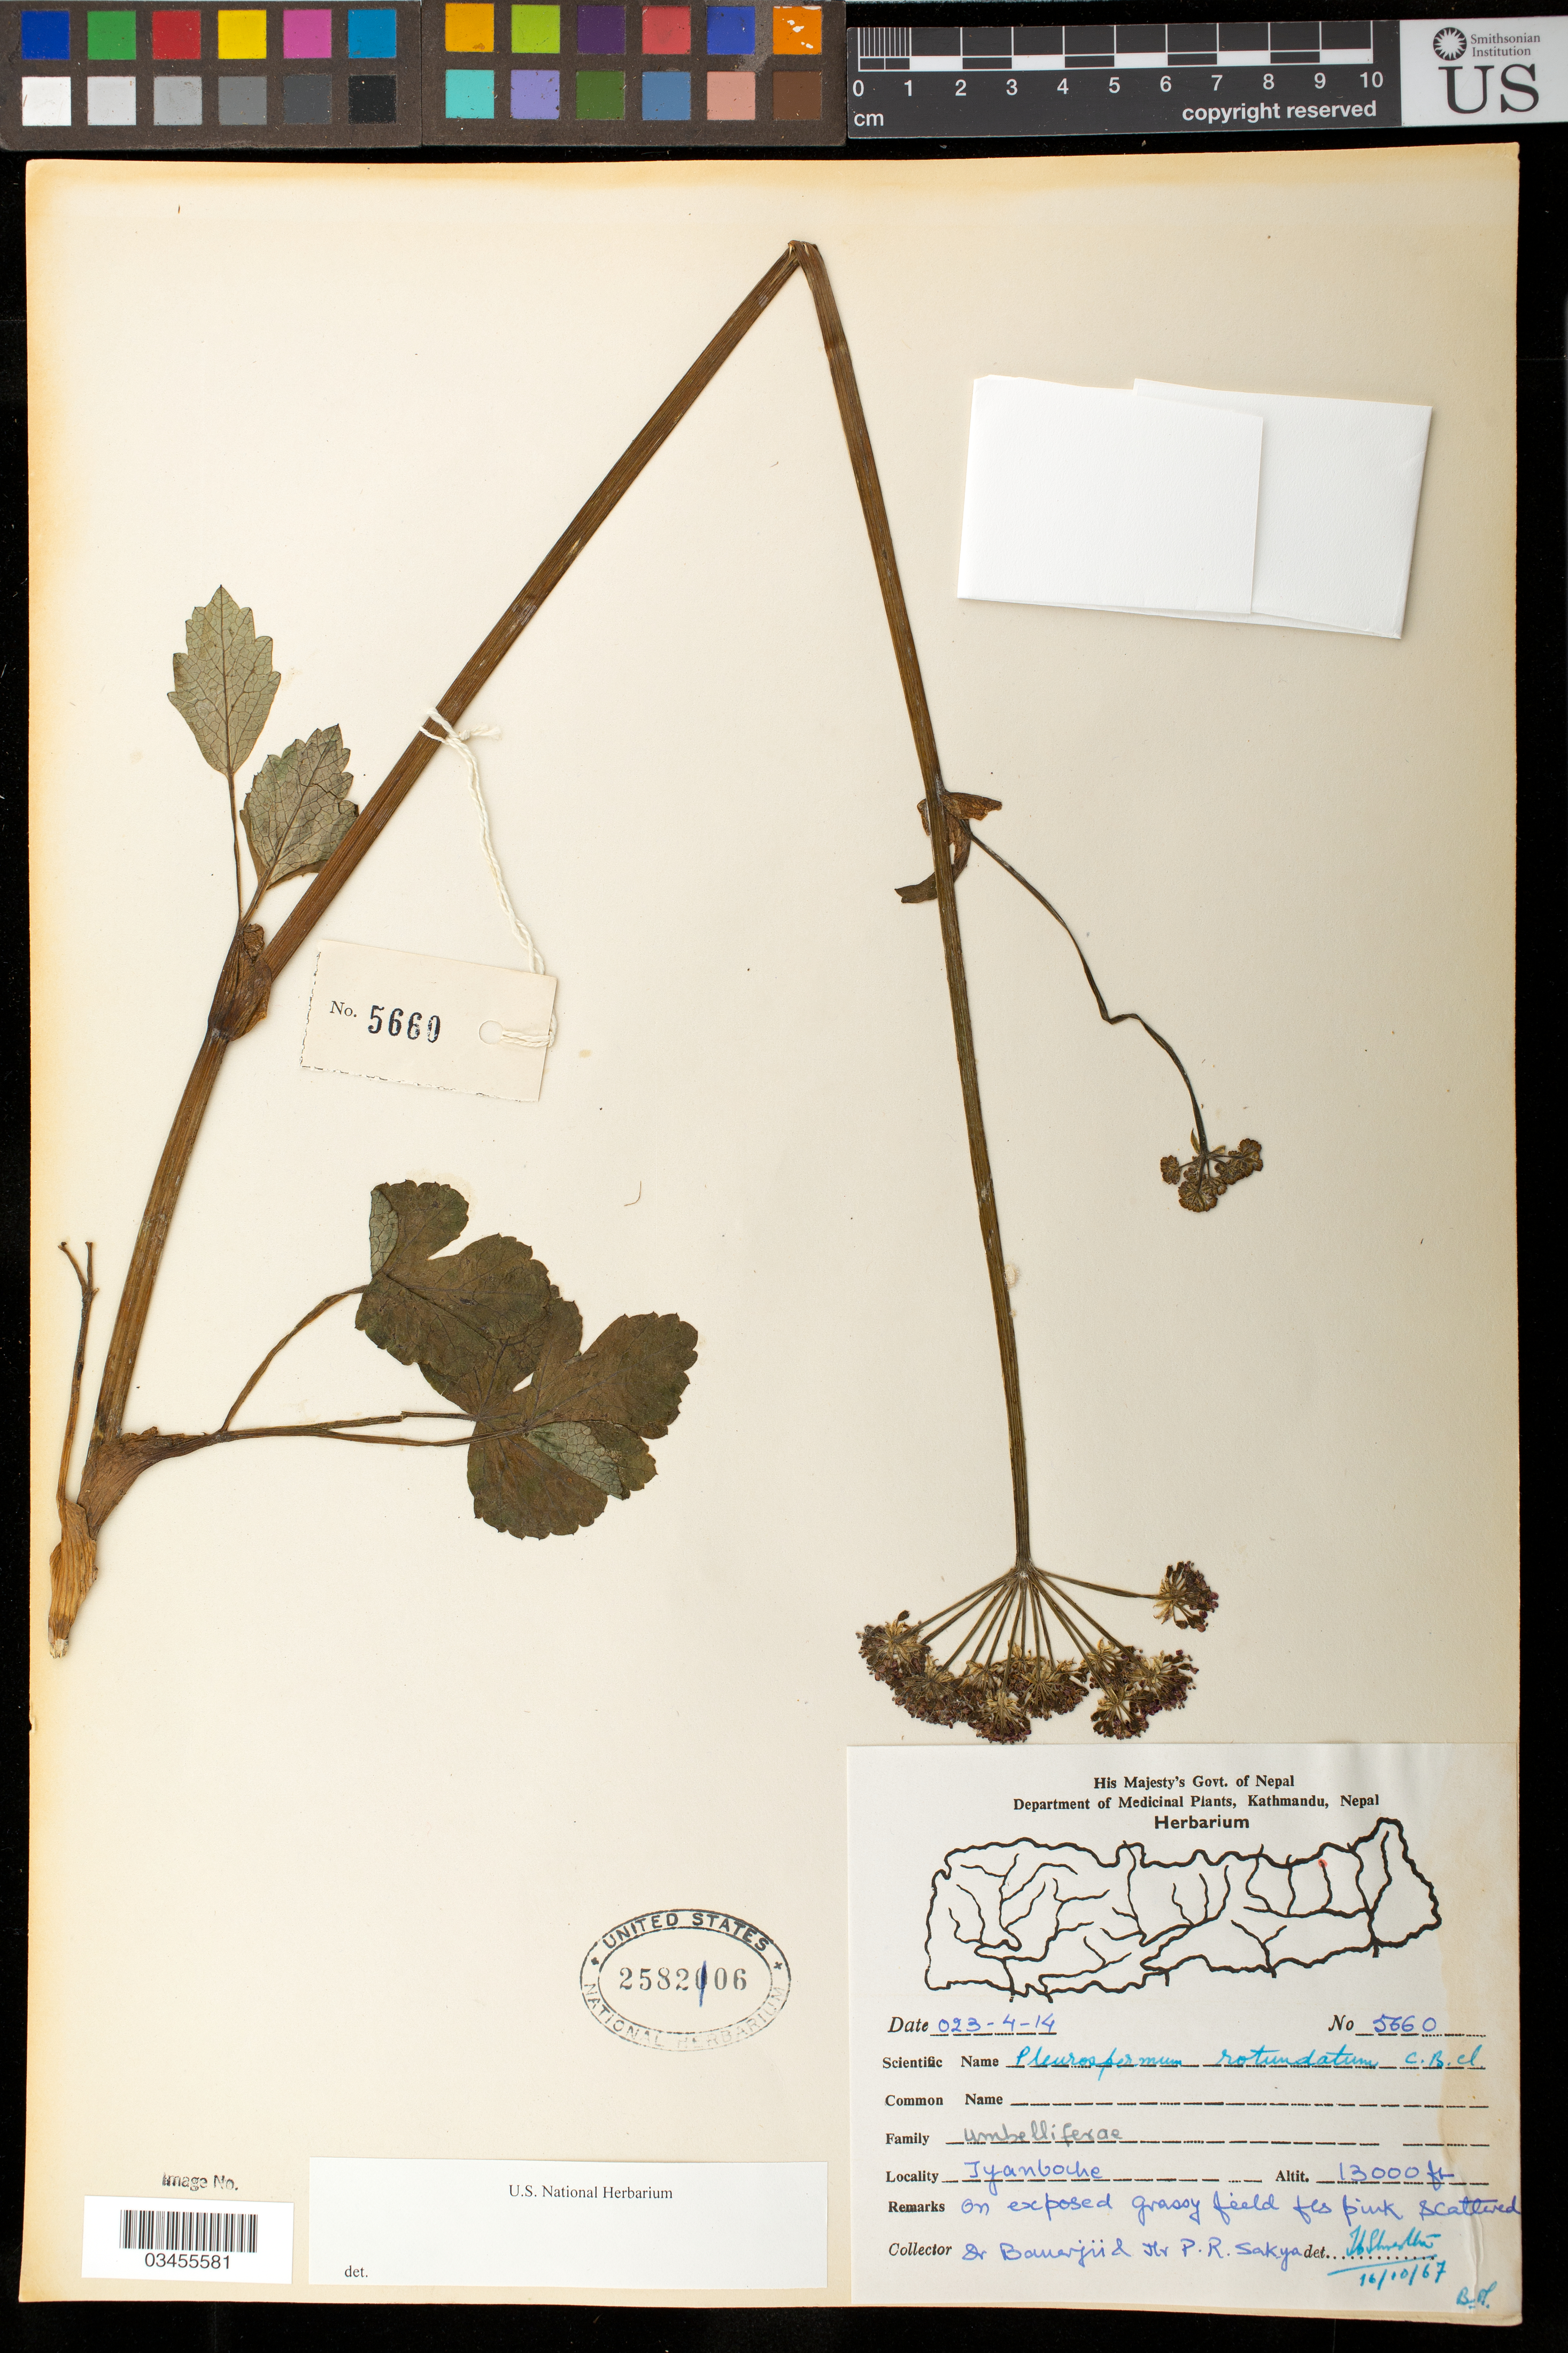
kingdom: Plantae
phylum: Tracheophyta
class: Magnoliopsida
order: Apiales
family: Apiaceae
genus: Pleurospermum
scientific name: Pleurospermum rotundatum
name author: (DC.) C.B. Clarke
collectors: Banerjii & P. Sakya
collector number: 5660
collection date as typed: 023-4-14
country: Nepal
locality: Jyanboche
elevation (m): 3962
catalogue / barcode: US 2582106